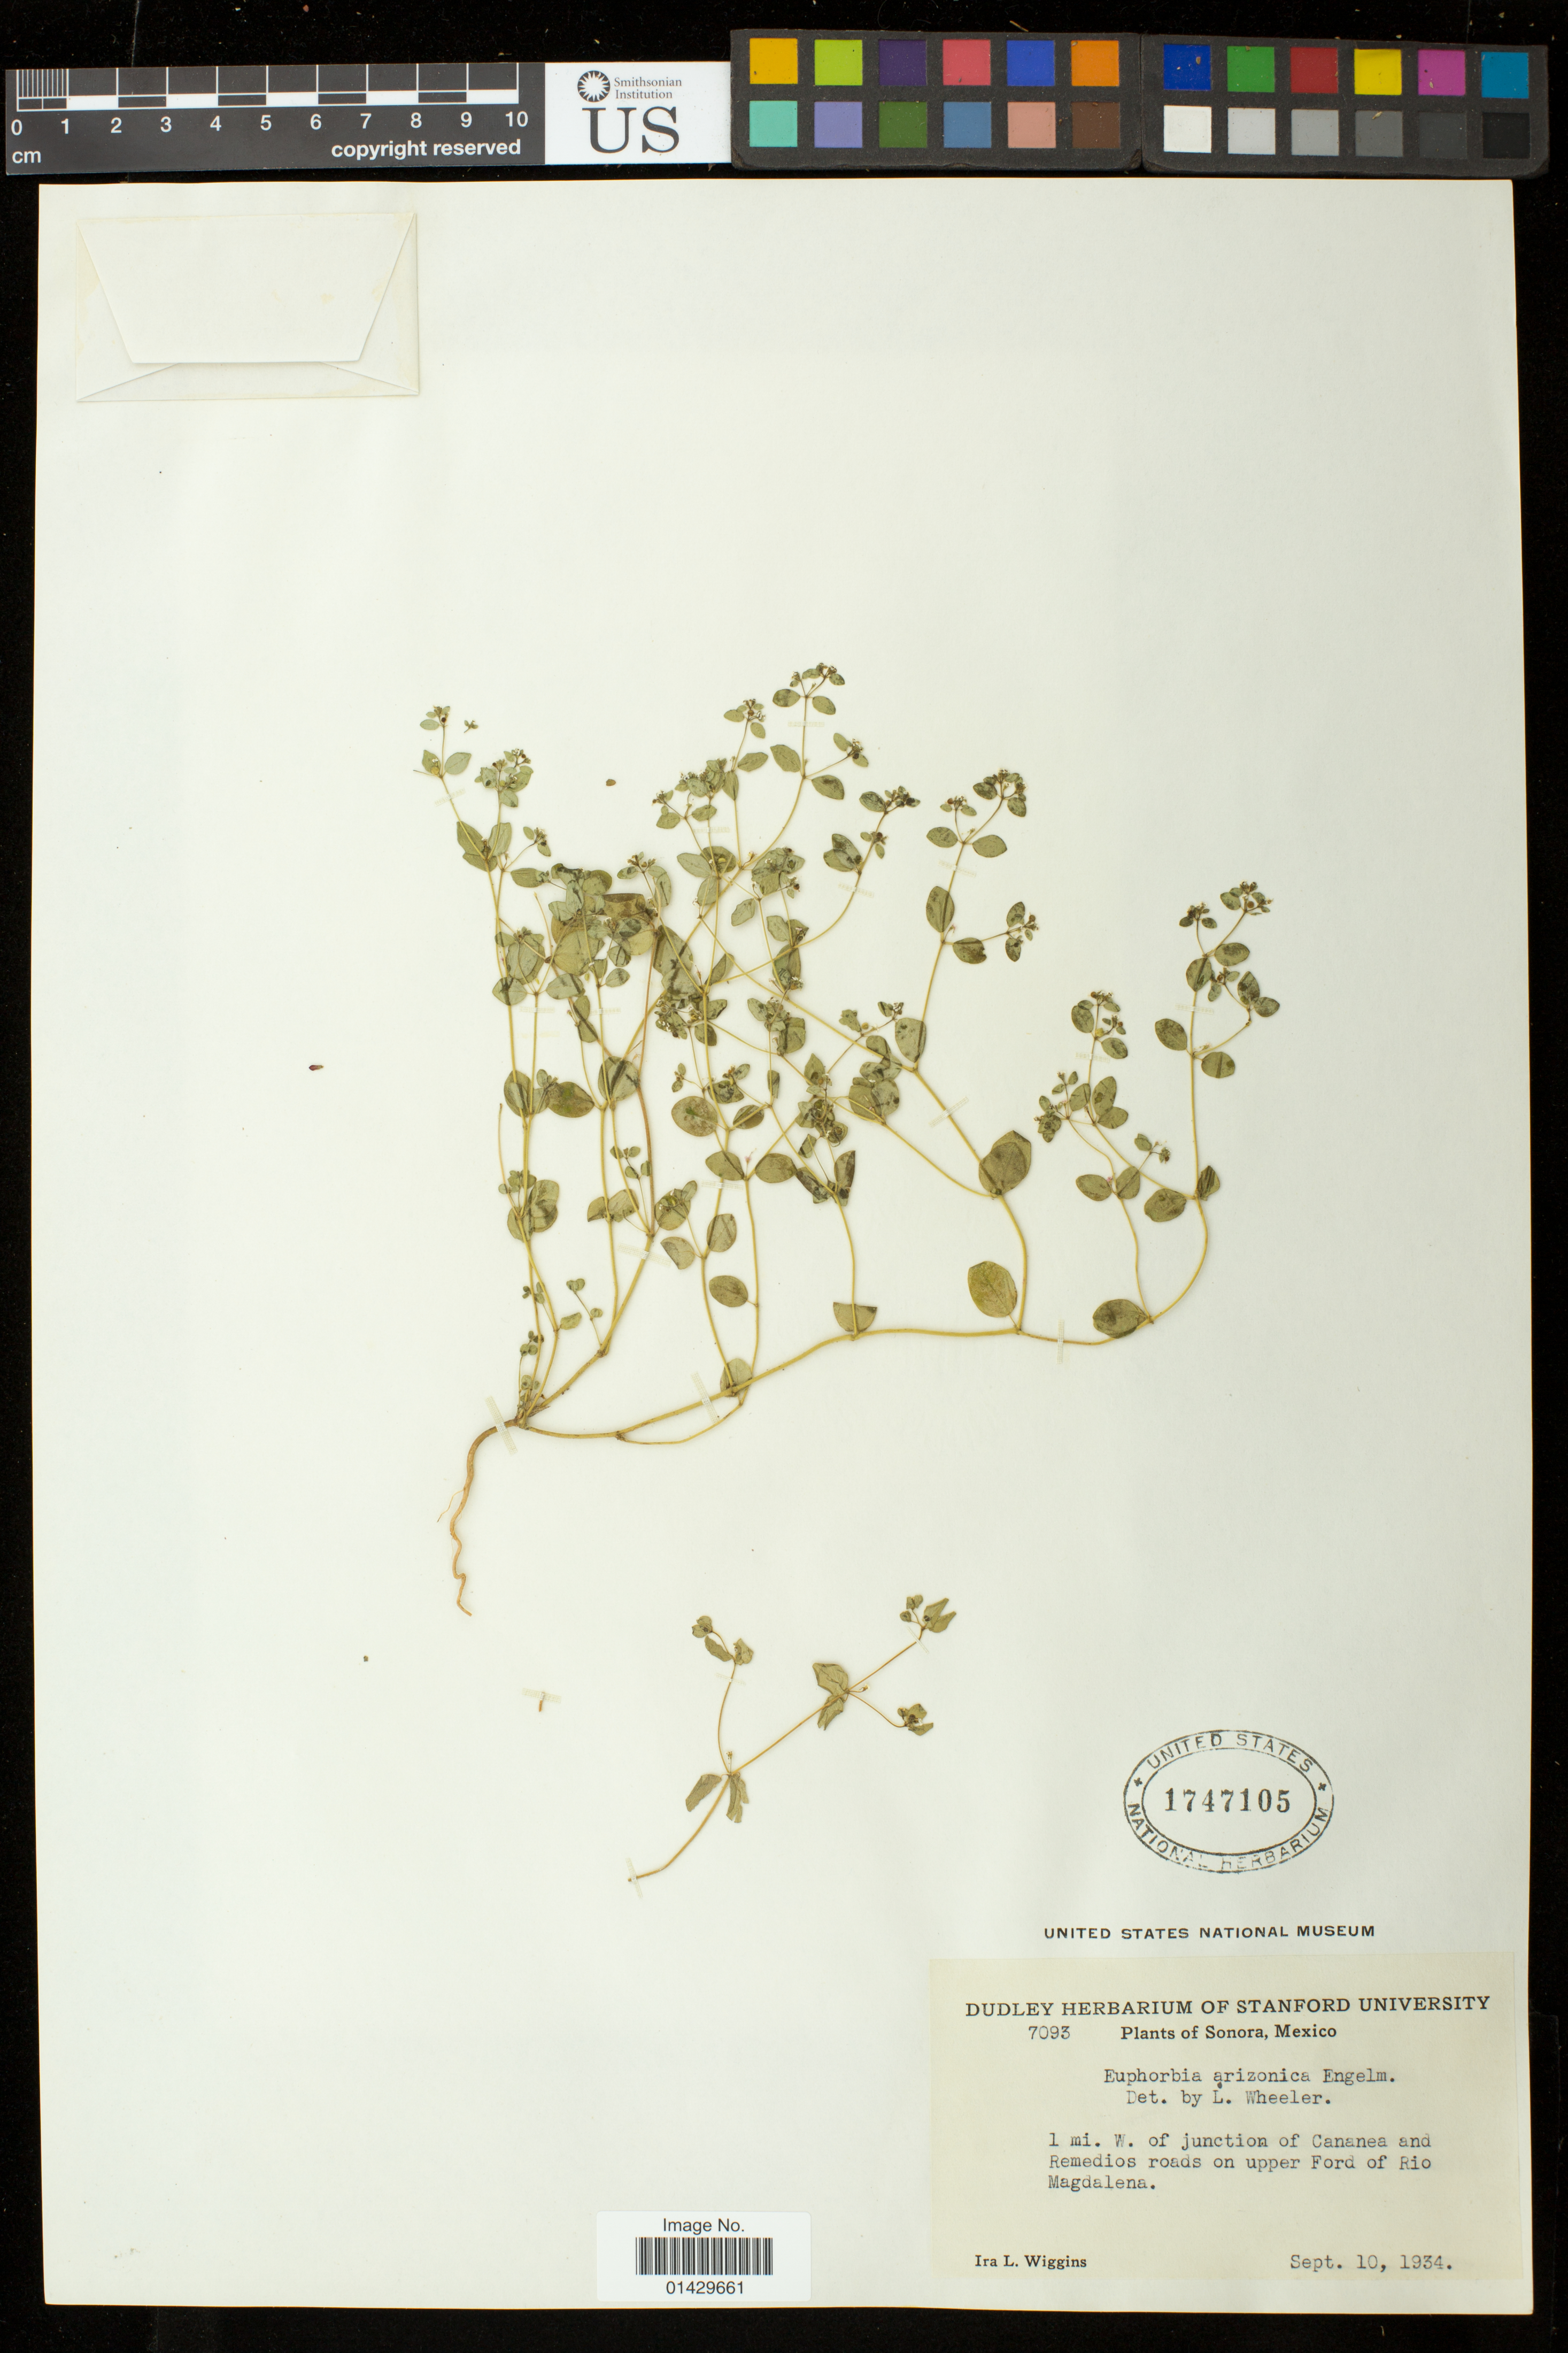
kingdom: Plantae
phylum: Tracheophyta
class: Magnoliopsida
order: Malpighiales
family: Euphorbiaceae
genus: Euphorbia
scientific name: Euphorbia arizonica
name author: Engelm.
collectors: I. L. Wiggins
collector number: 7093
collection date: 1934-09-10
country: Mexico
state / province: Sonora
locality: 1 mi. W. of junction of Cananea and Remedios roads on upper Ford of Rio Magdalena.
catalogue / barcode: US 1747105